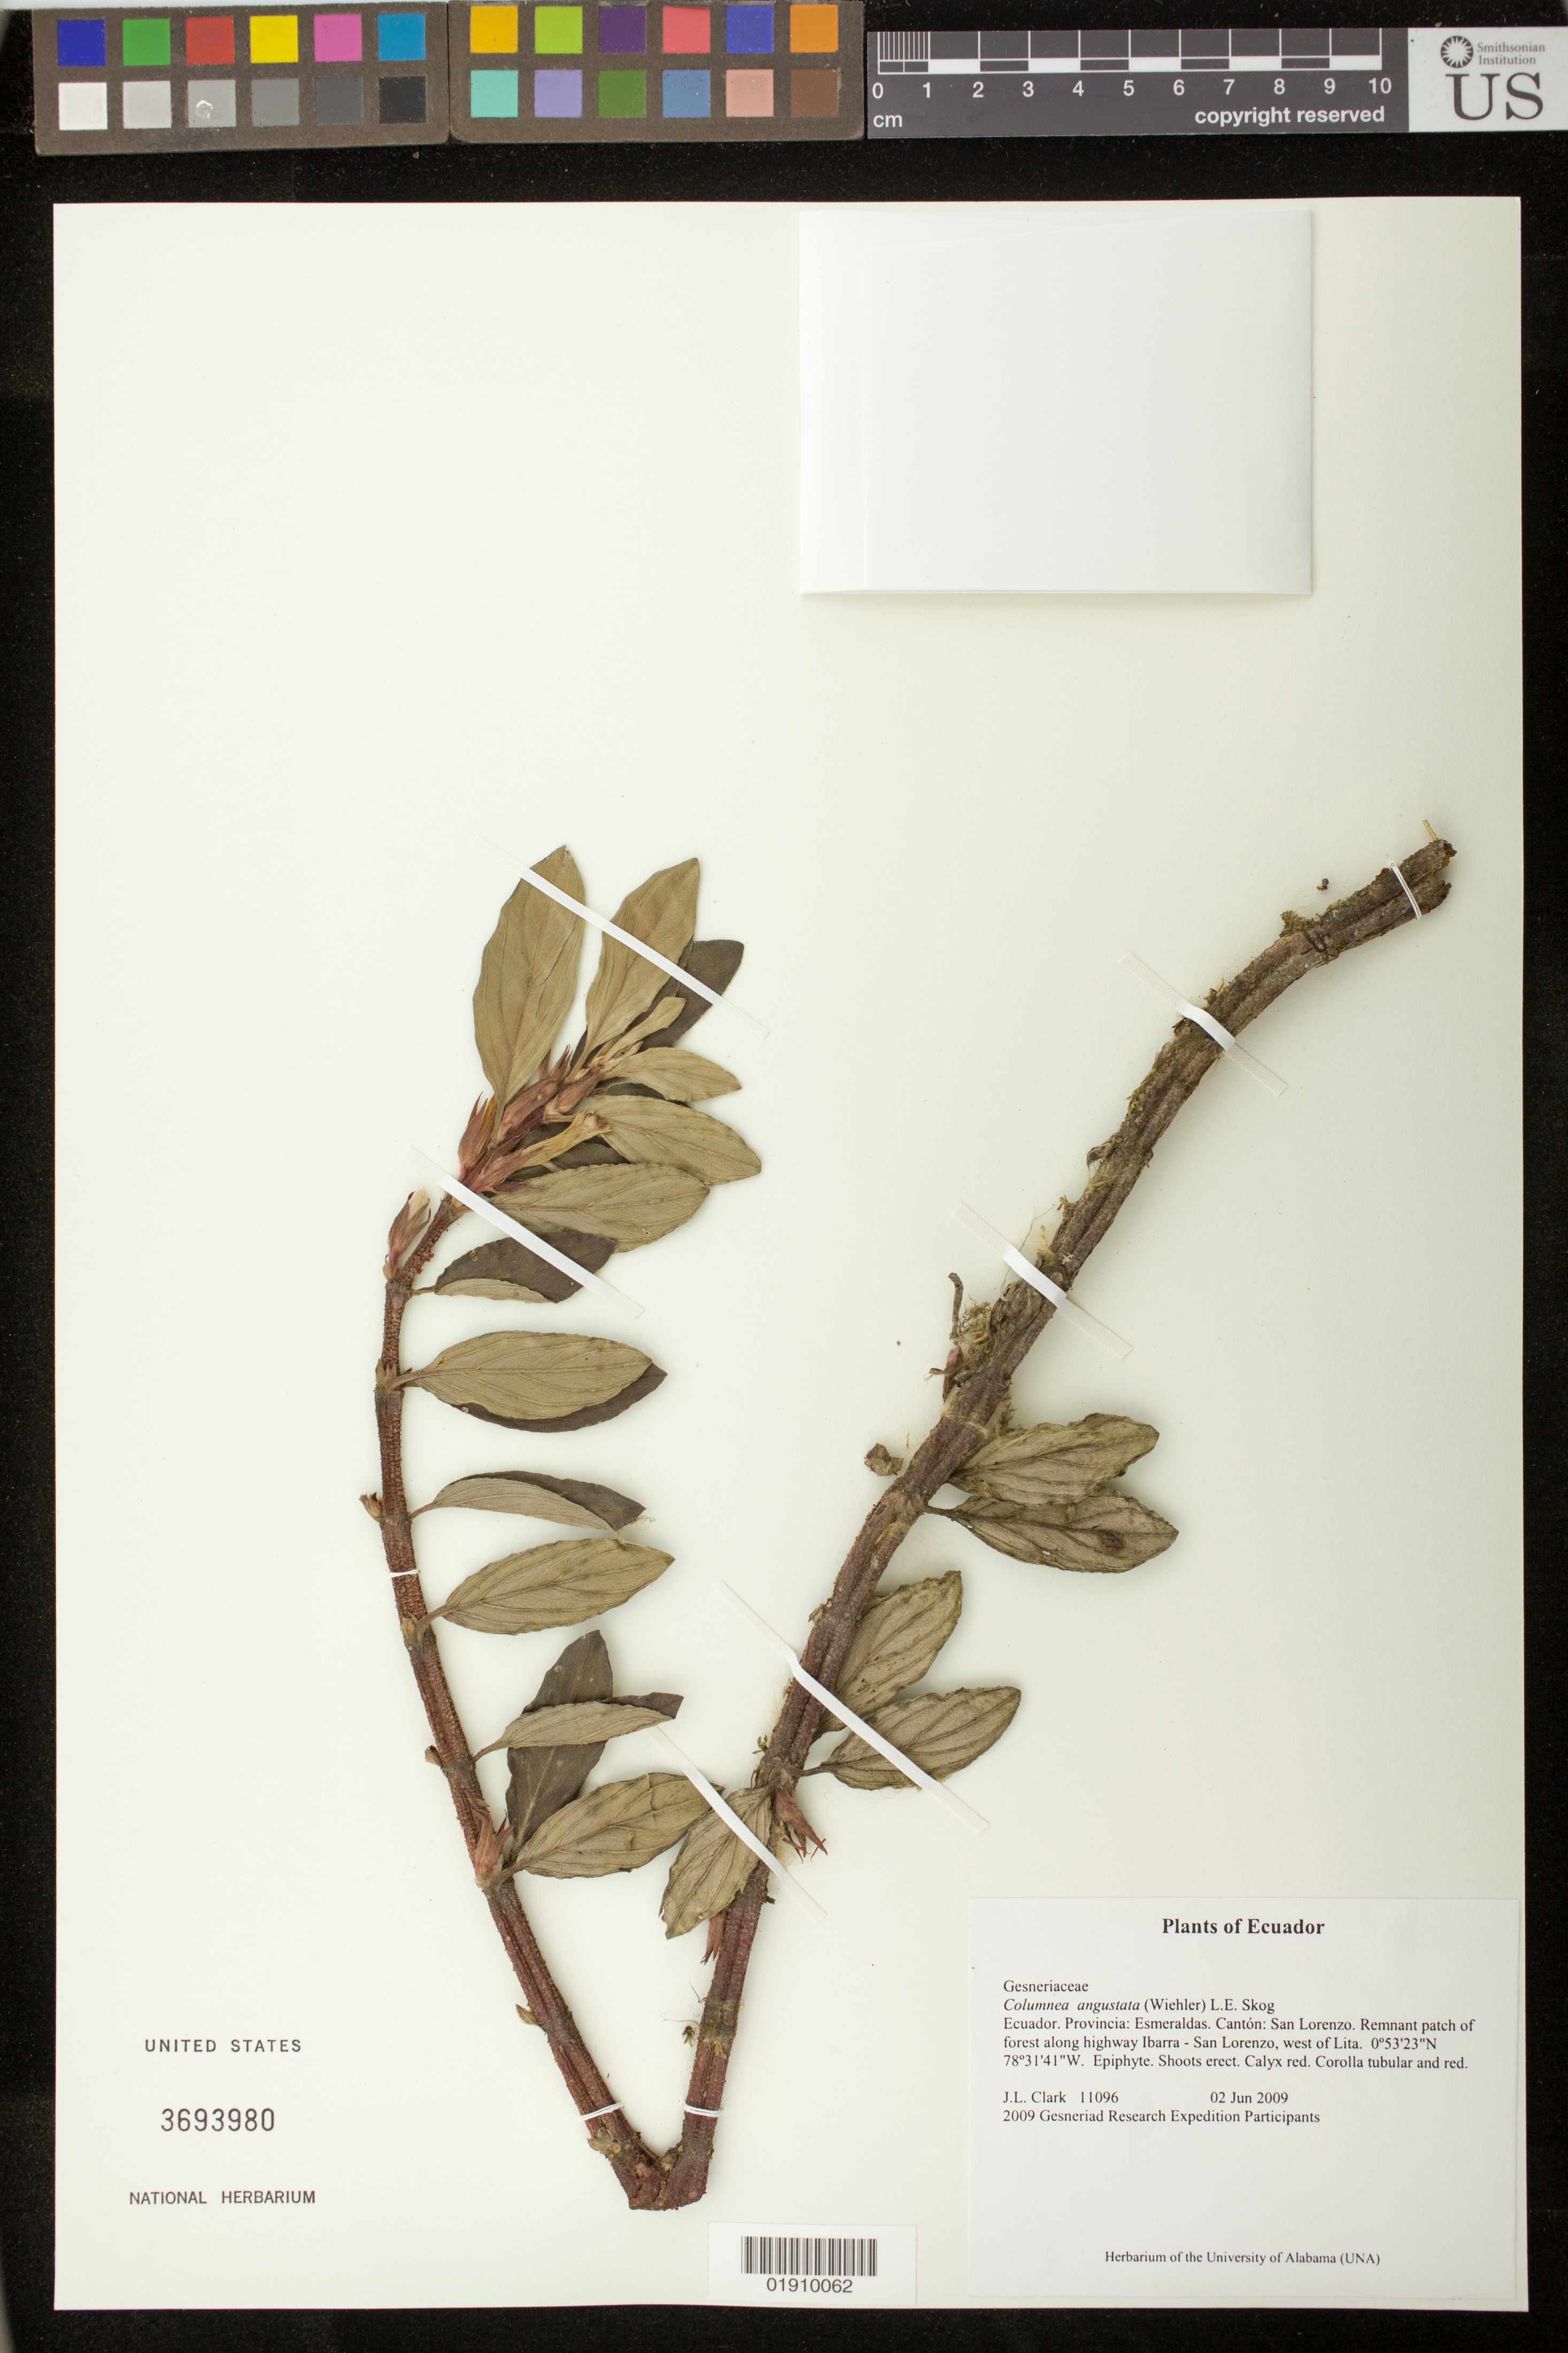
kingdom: Plantae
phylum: Tracheophyta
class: Magnoliopsida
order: Lamiales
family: Gesneriaceae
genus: Columnea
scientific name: Columnea angustata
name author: (Wiehler) L.E. Skog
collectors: J. L. Clark & 2009 Gesneriad Research Expedition Participants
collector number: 11096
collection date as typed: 02 Jun 2009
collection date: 2009-06-02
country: Ecuador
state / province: Esmeraldas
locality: Ecuador. Provincia Esmeraldas. Canton: San Lorenzo. Remnant patch of forest along highway Ibarra-San Lorenzo, west of Lita.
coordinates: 0 53 23 N, 78 31 41 W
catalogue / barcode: US 3693980